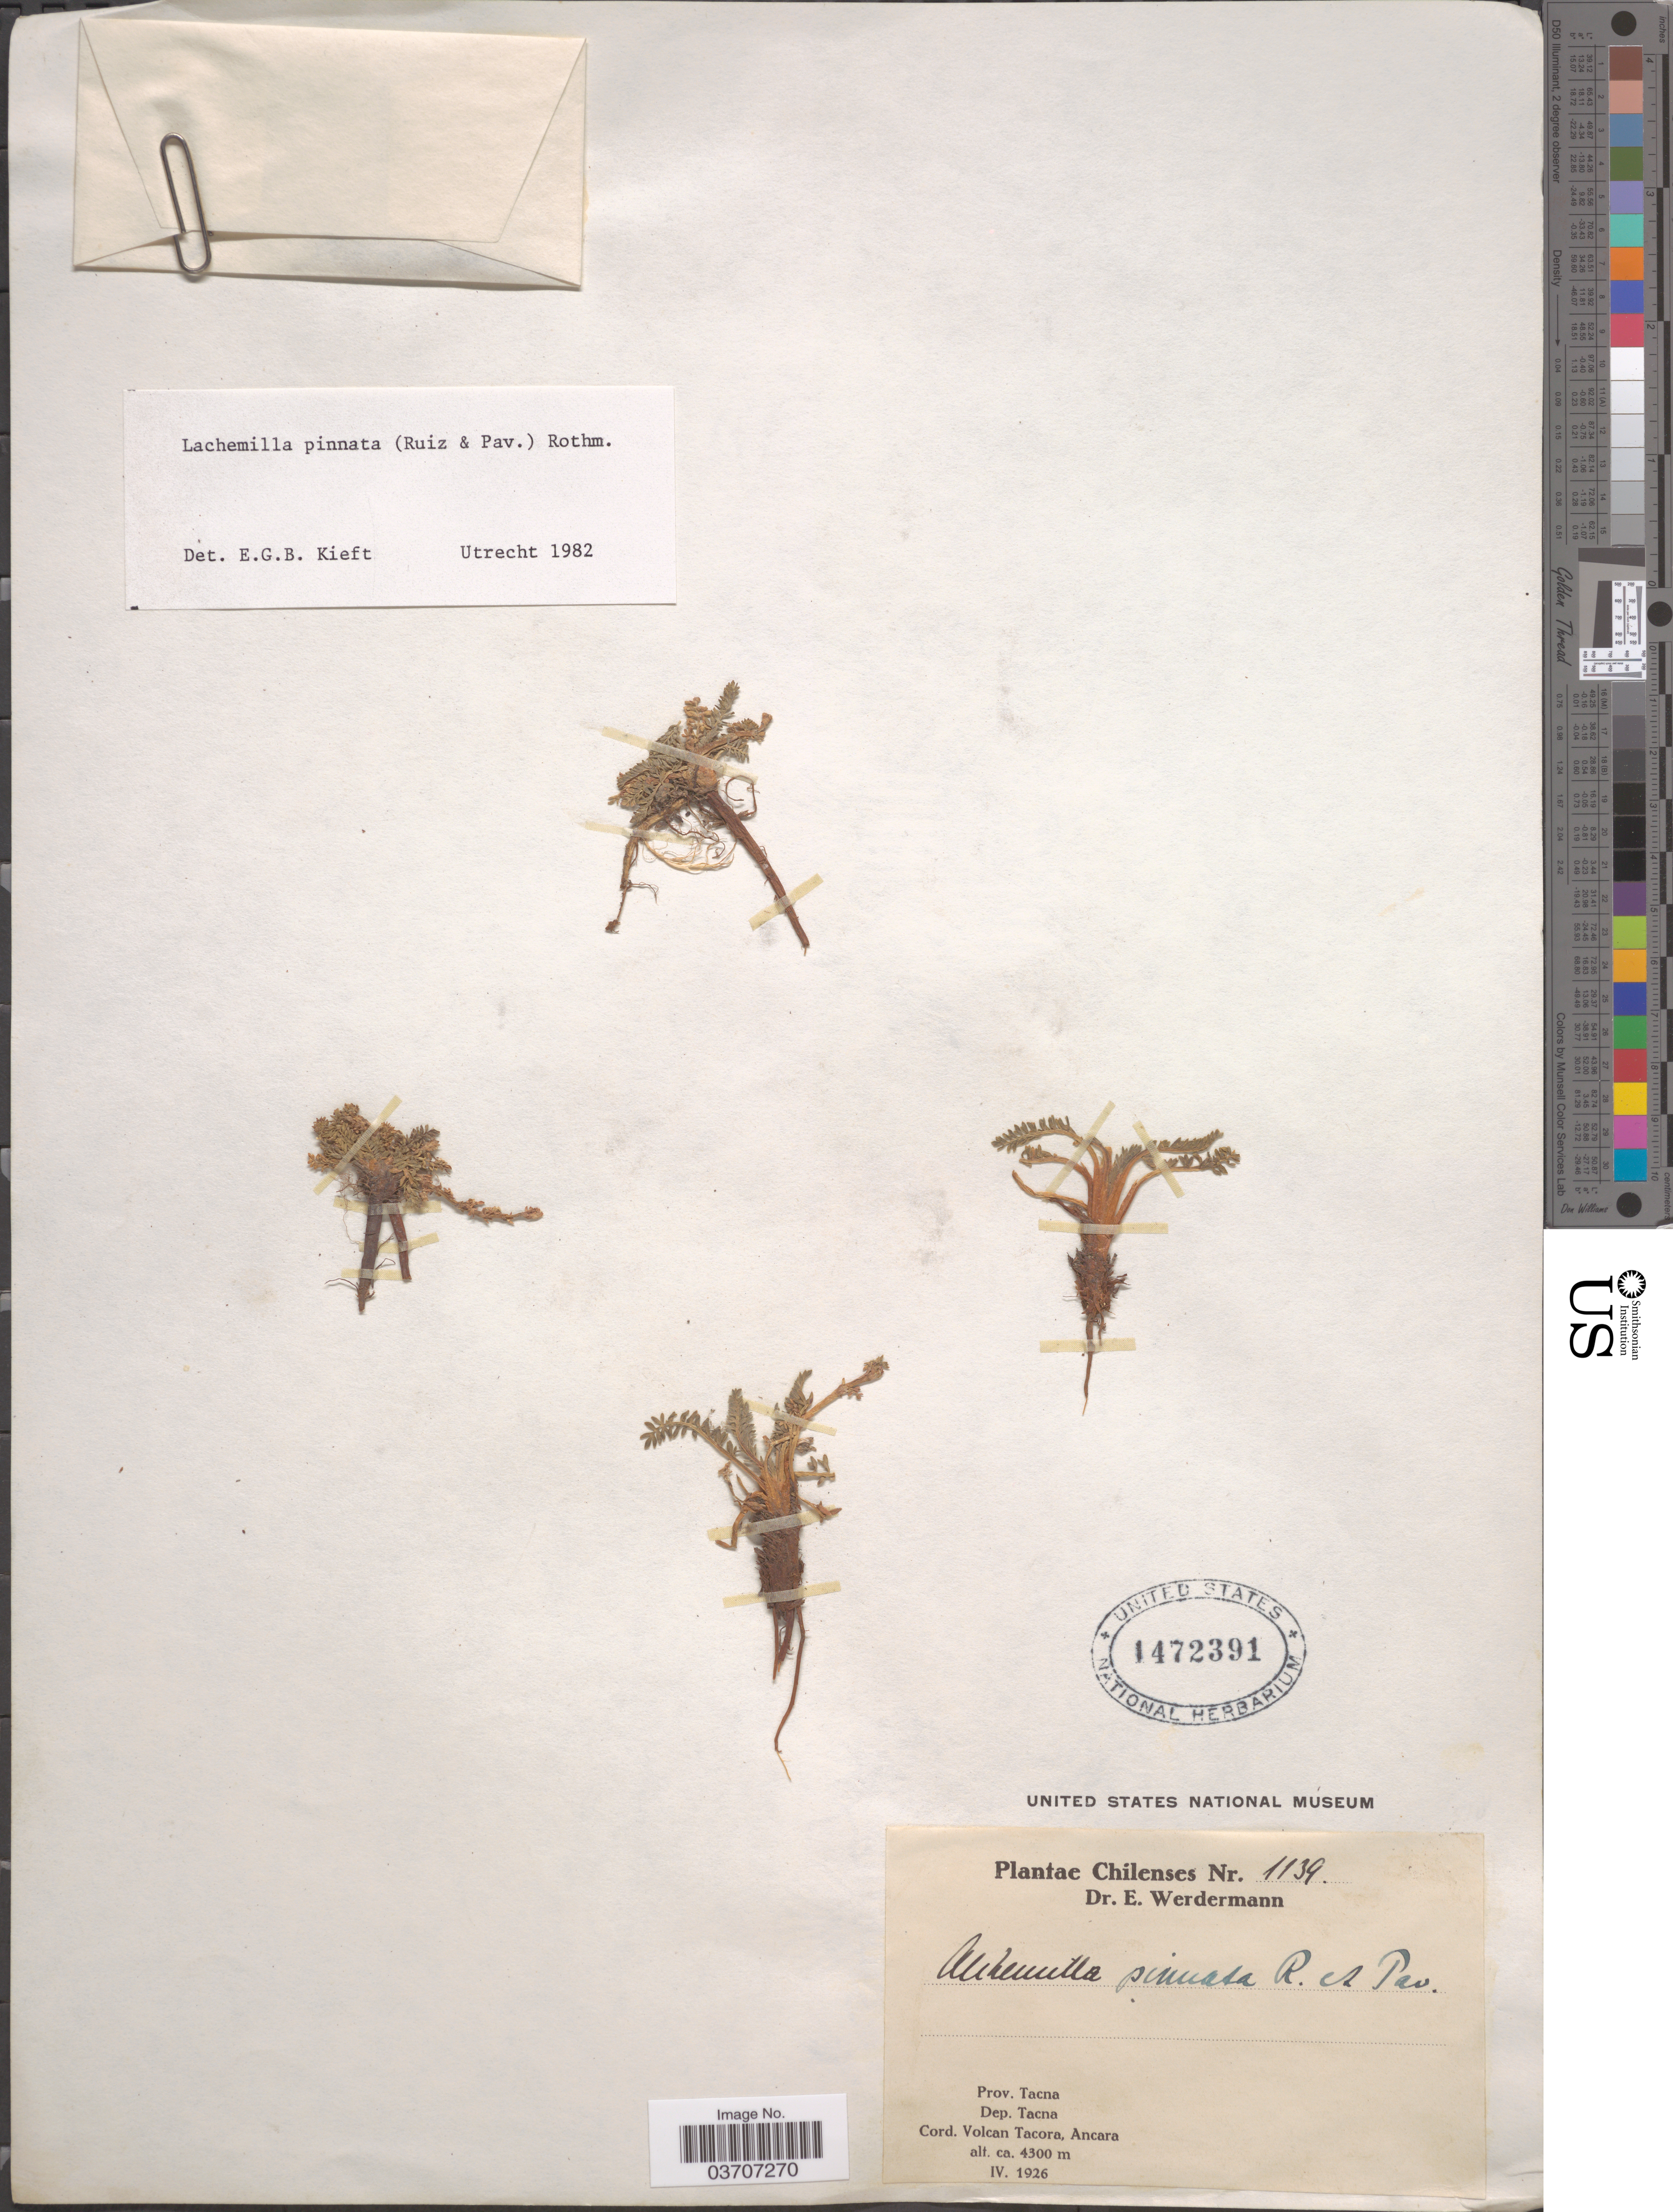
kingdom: Plantae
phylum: Tracheophyta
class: Magnoliopsida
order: Rosales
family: Rosaceae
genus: Lachemilla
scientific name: Lachemilla pinnata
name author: (Ruiz & Pav.) Rothm.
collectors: E. Werdermann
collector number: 1139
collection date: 1926-04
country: Chile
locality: Prov. Tacna Dep. Tacna Cord. Volcan Tacora, Ancara.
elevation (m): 4300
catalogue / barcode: US 1472391